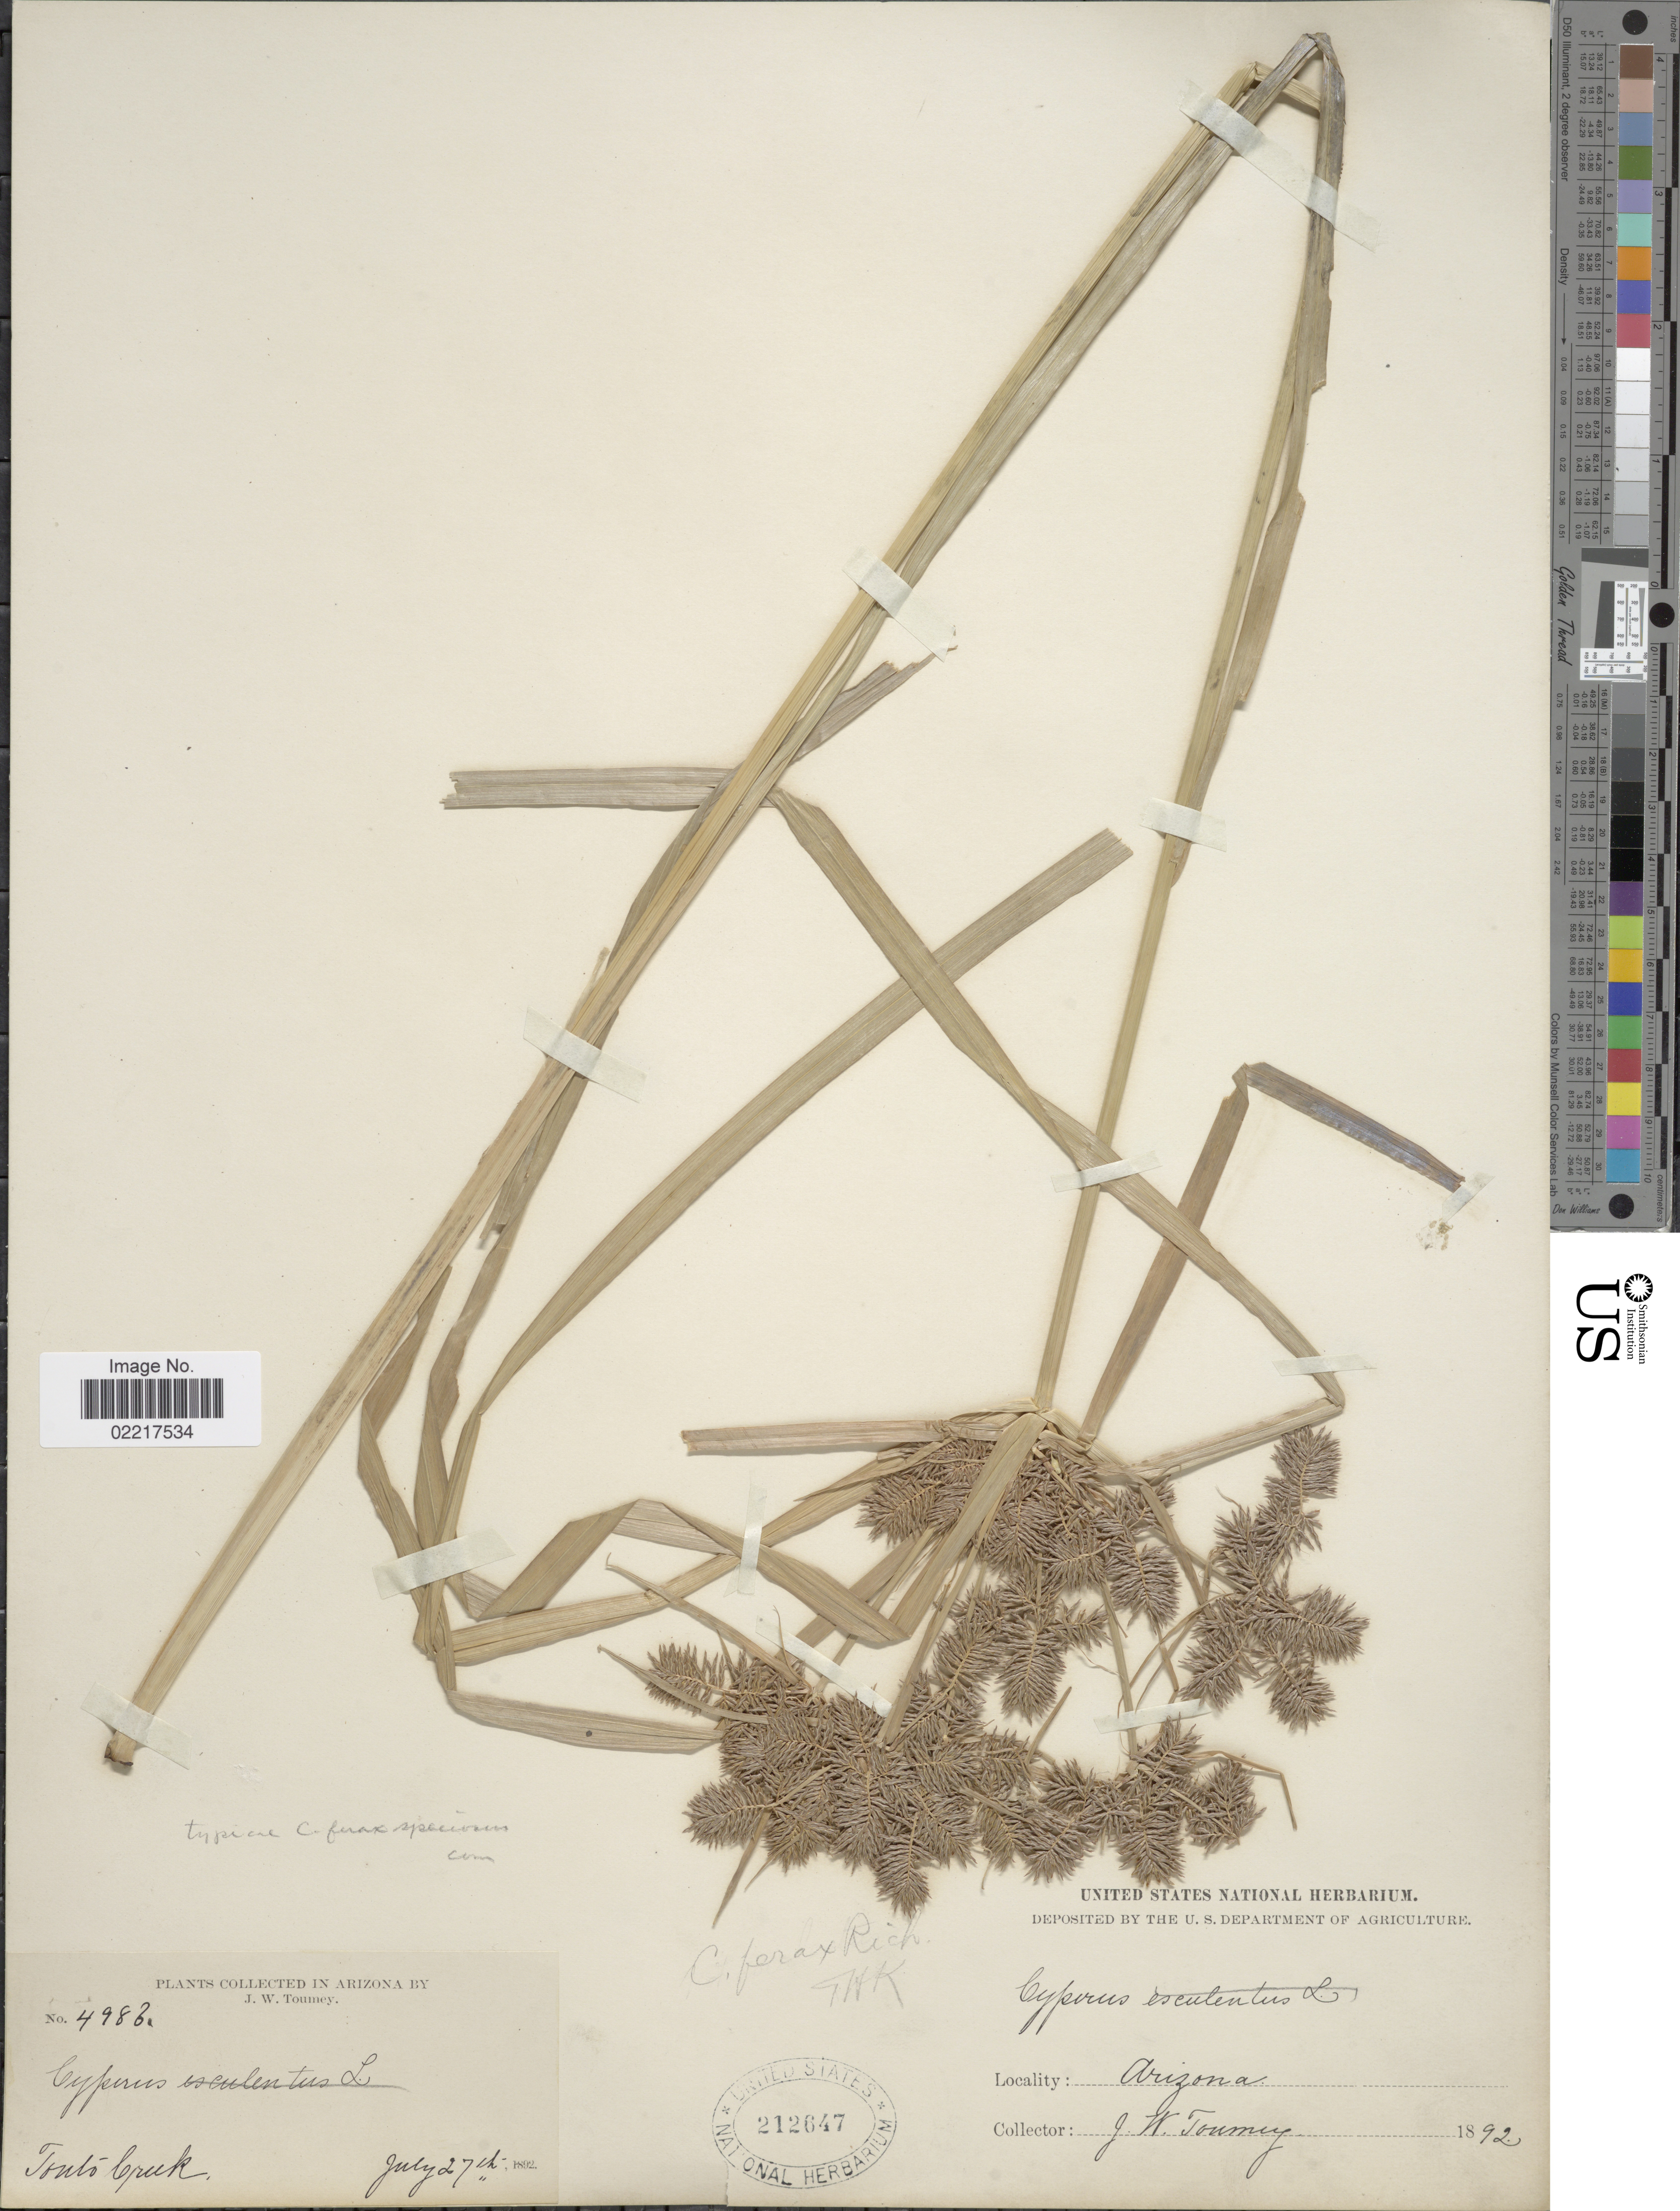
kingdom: Plantae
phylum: Tracheophyta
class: Liliopsida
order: Poales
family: Cyperaceae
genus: Cyperus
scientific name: Cyperus odoratus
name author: L.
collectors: J. W. Toumey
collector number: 4986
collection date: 1892-07-27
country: United States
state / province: Arizona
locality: Tonto Creek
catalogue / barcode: US 212647